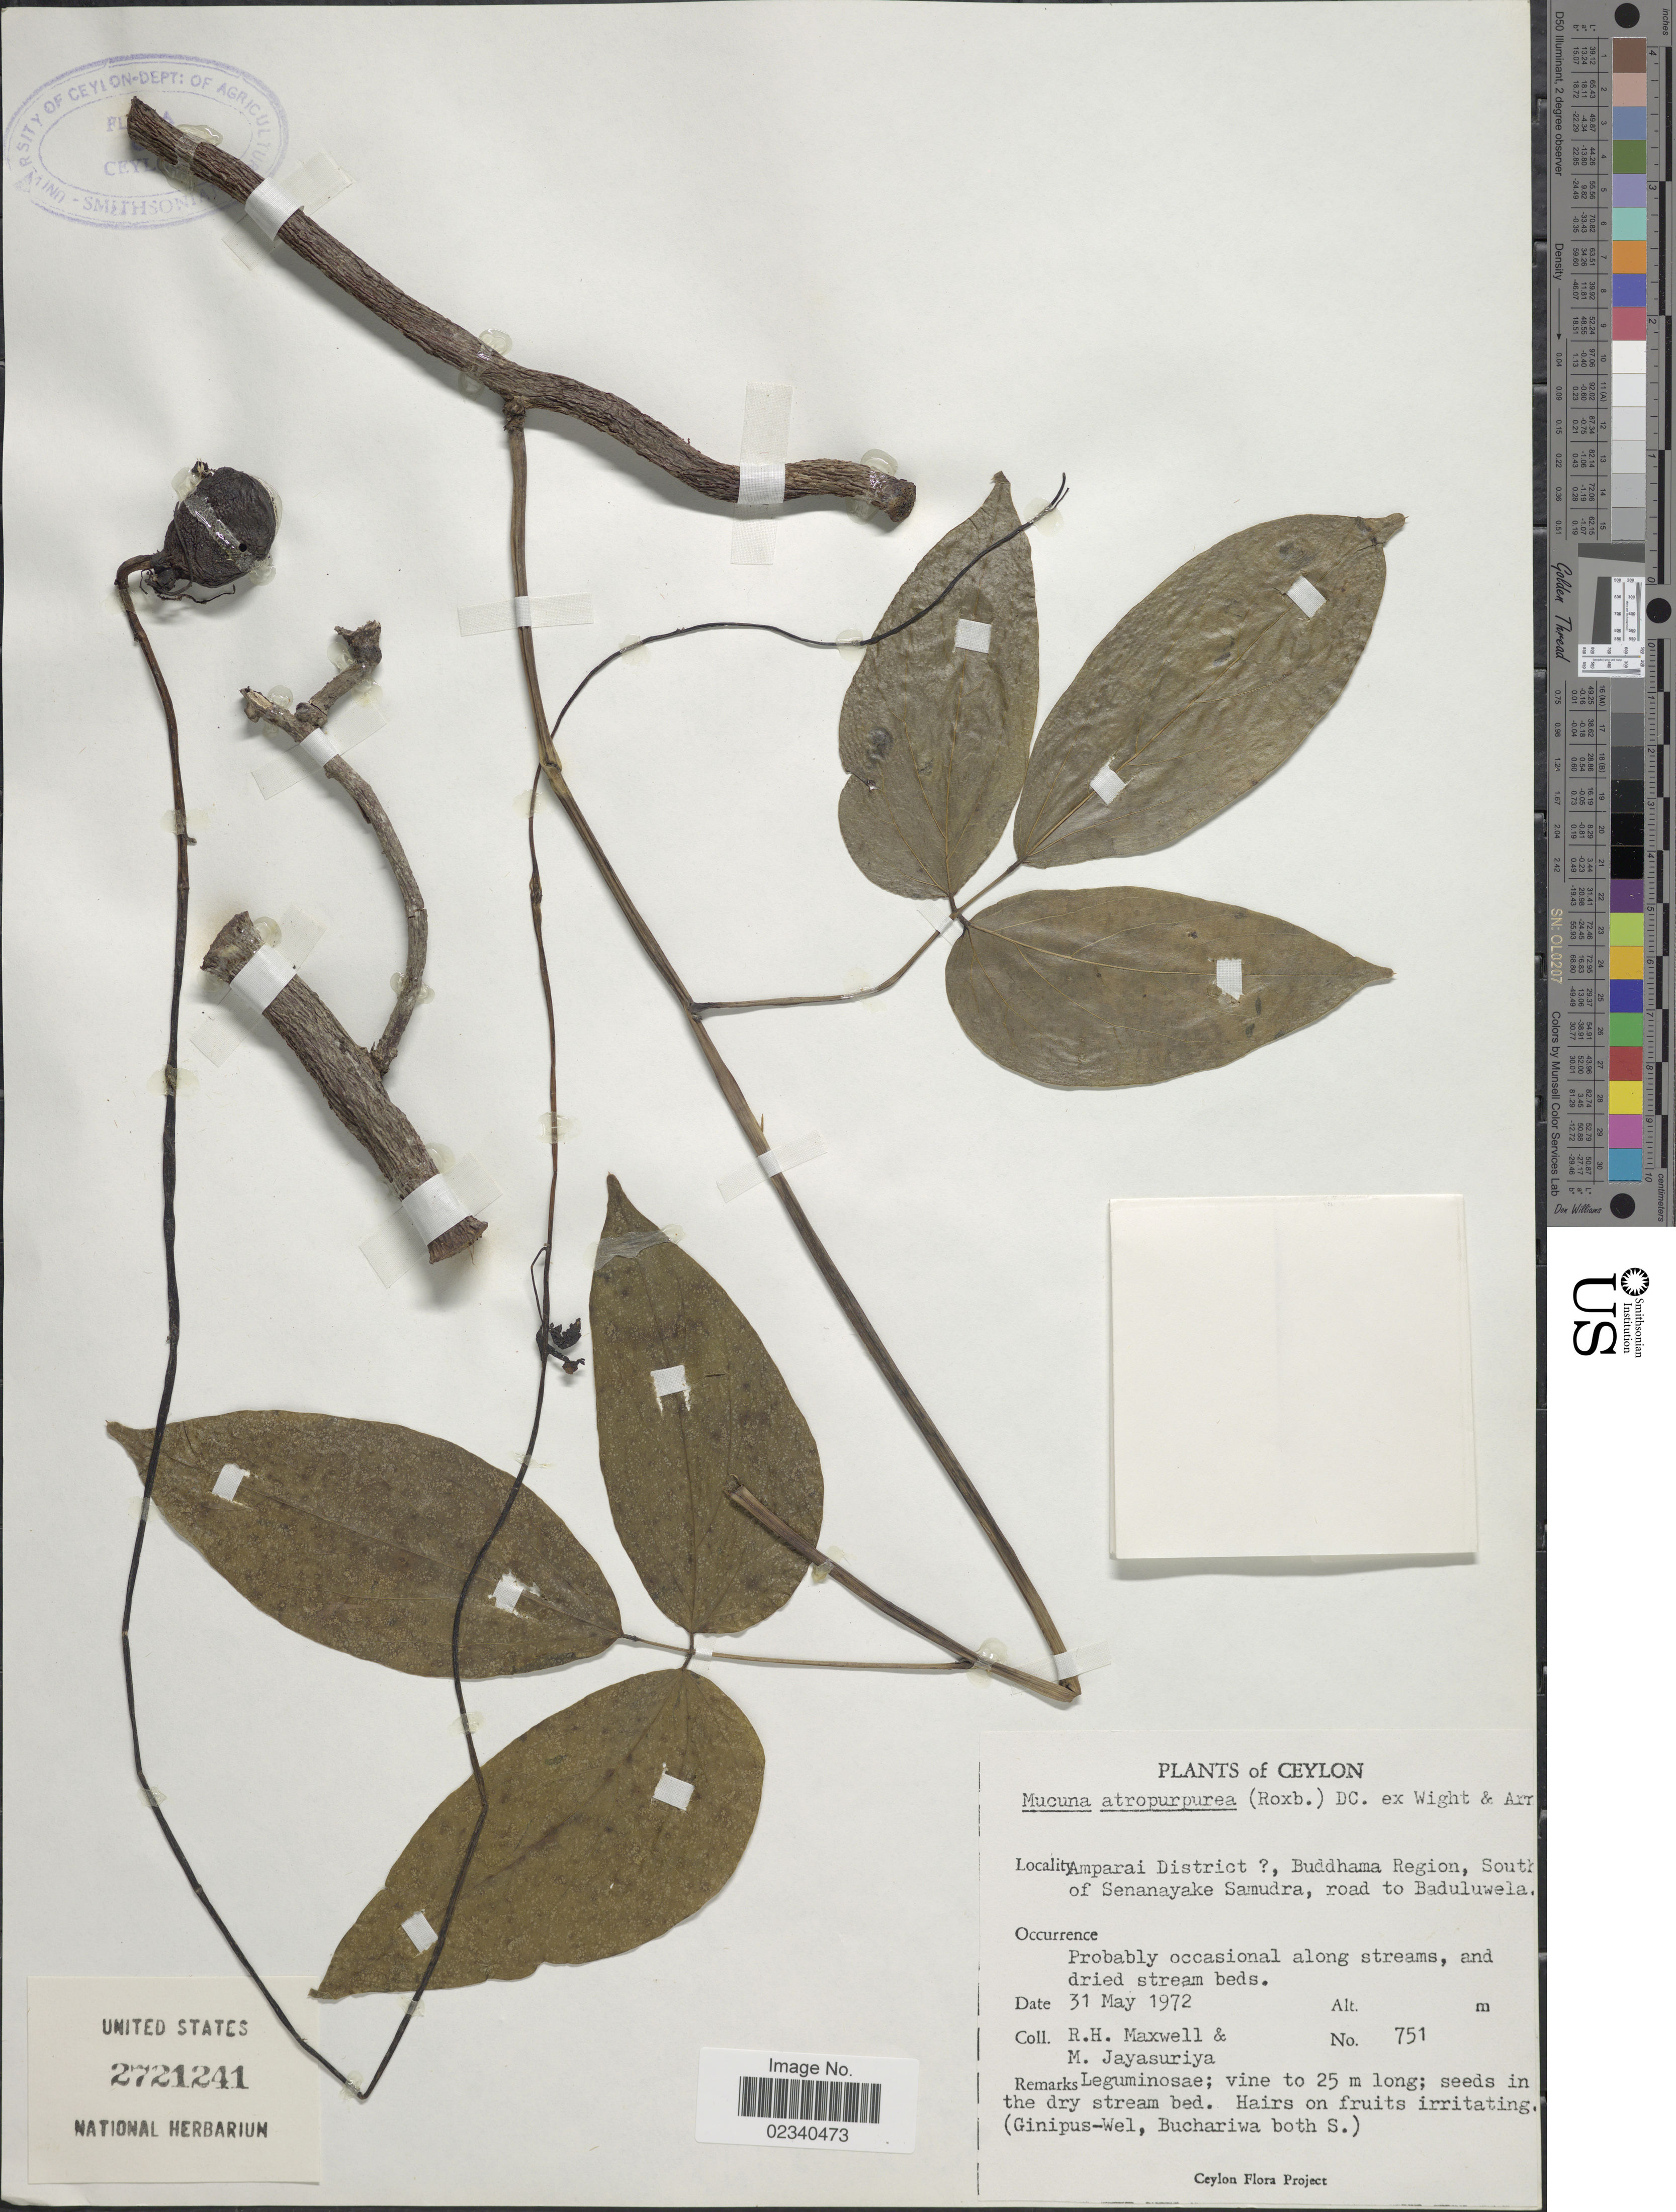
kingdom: Plantae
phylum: Tracheophyta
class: Magnoliopsida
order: Fabales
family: Fabaceae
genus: Mucuna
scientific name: Mucuna atropurpurea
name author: (Roxb.) DC.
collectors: R. Maxwell & M. Jayasuriya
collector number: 751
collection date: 1972-05-31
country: Sri Lanka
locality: Ceylon. Amparai District [unsure placement], Buddhama Region, South of Senanayake, road to Baduluwela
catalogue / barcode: US 2721241